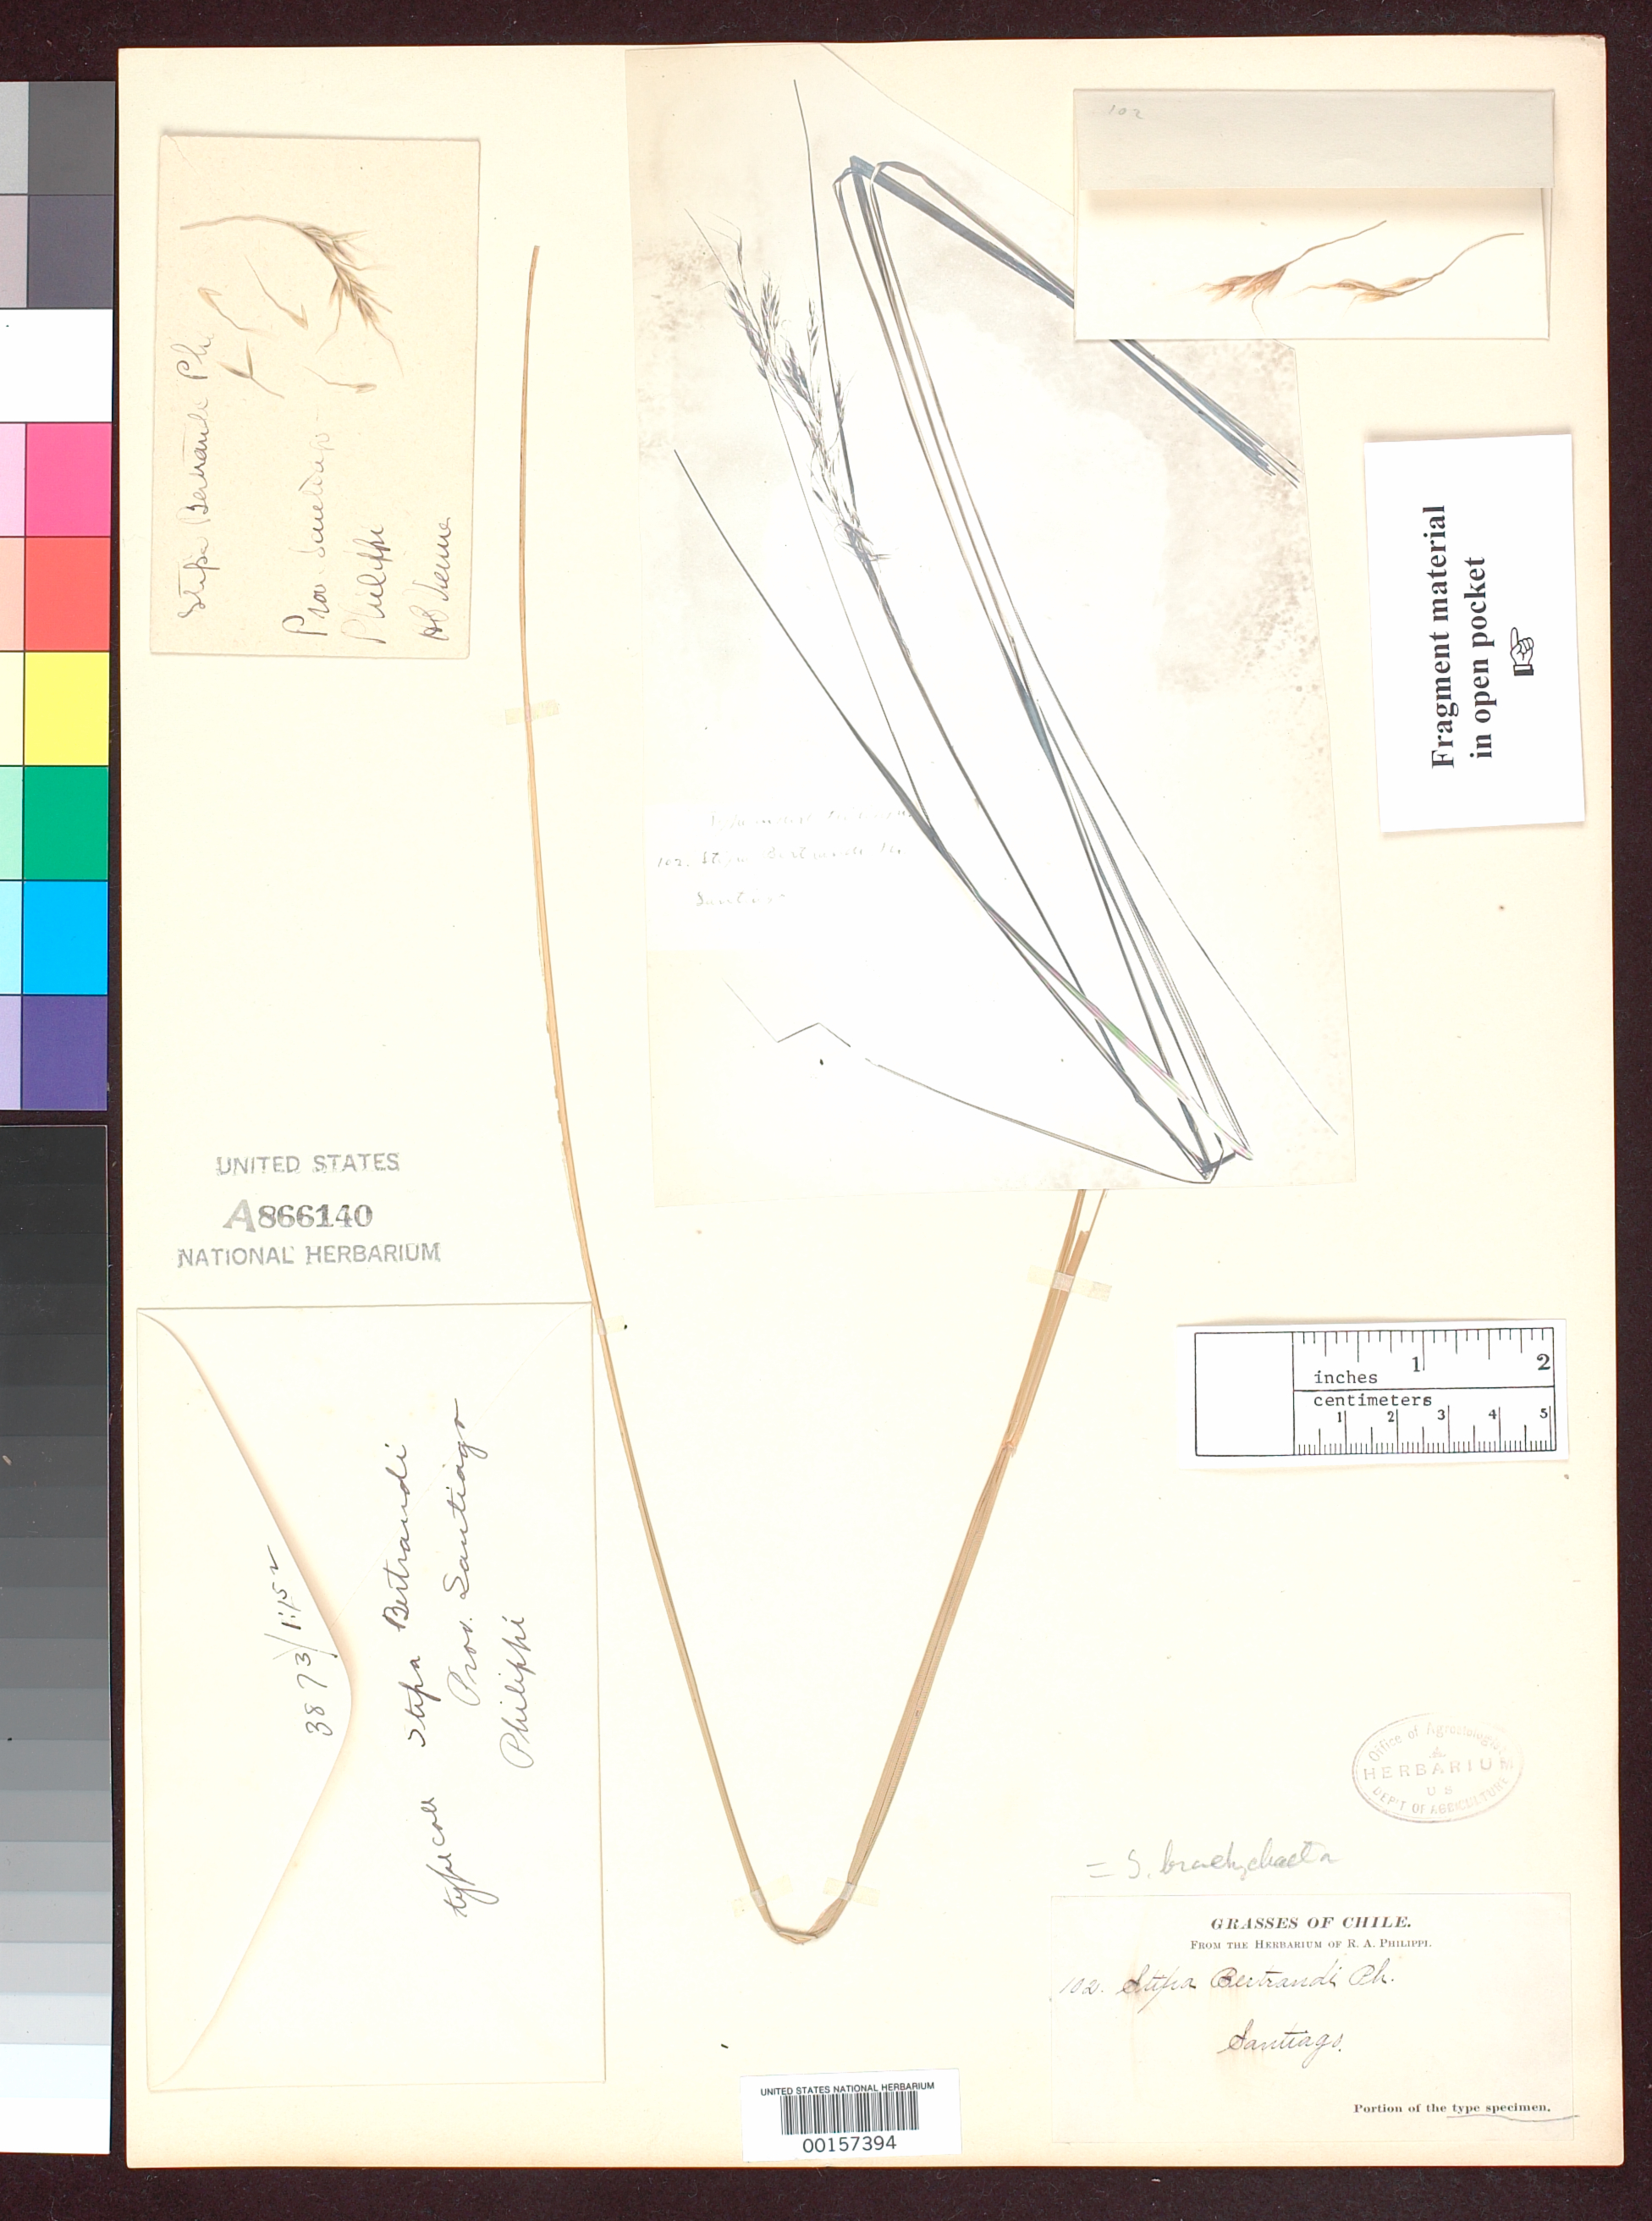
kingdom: Plantae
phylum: Tracheophyta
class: Liliopsida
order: Poales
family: Poaceae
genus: Stipa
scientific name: Stipa bertrandi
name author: Phil.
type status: Type Fragment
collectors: R. A. Philippi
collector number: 102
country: Chile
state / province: Región Metropolitana (RM)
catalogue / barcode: US 866140A